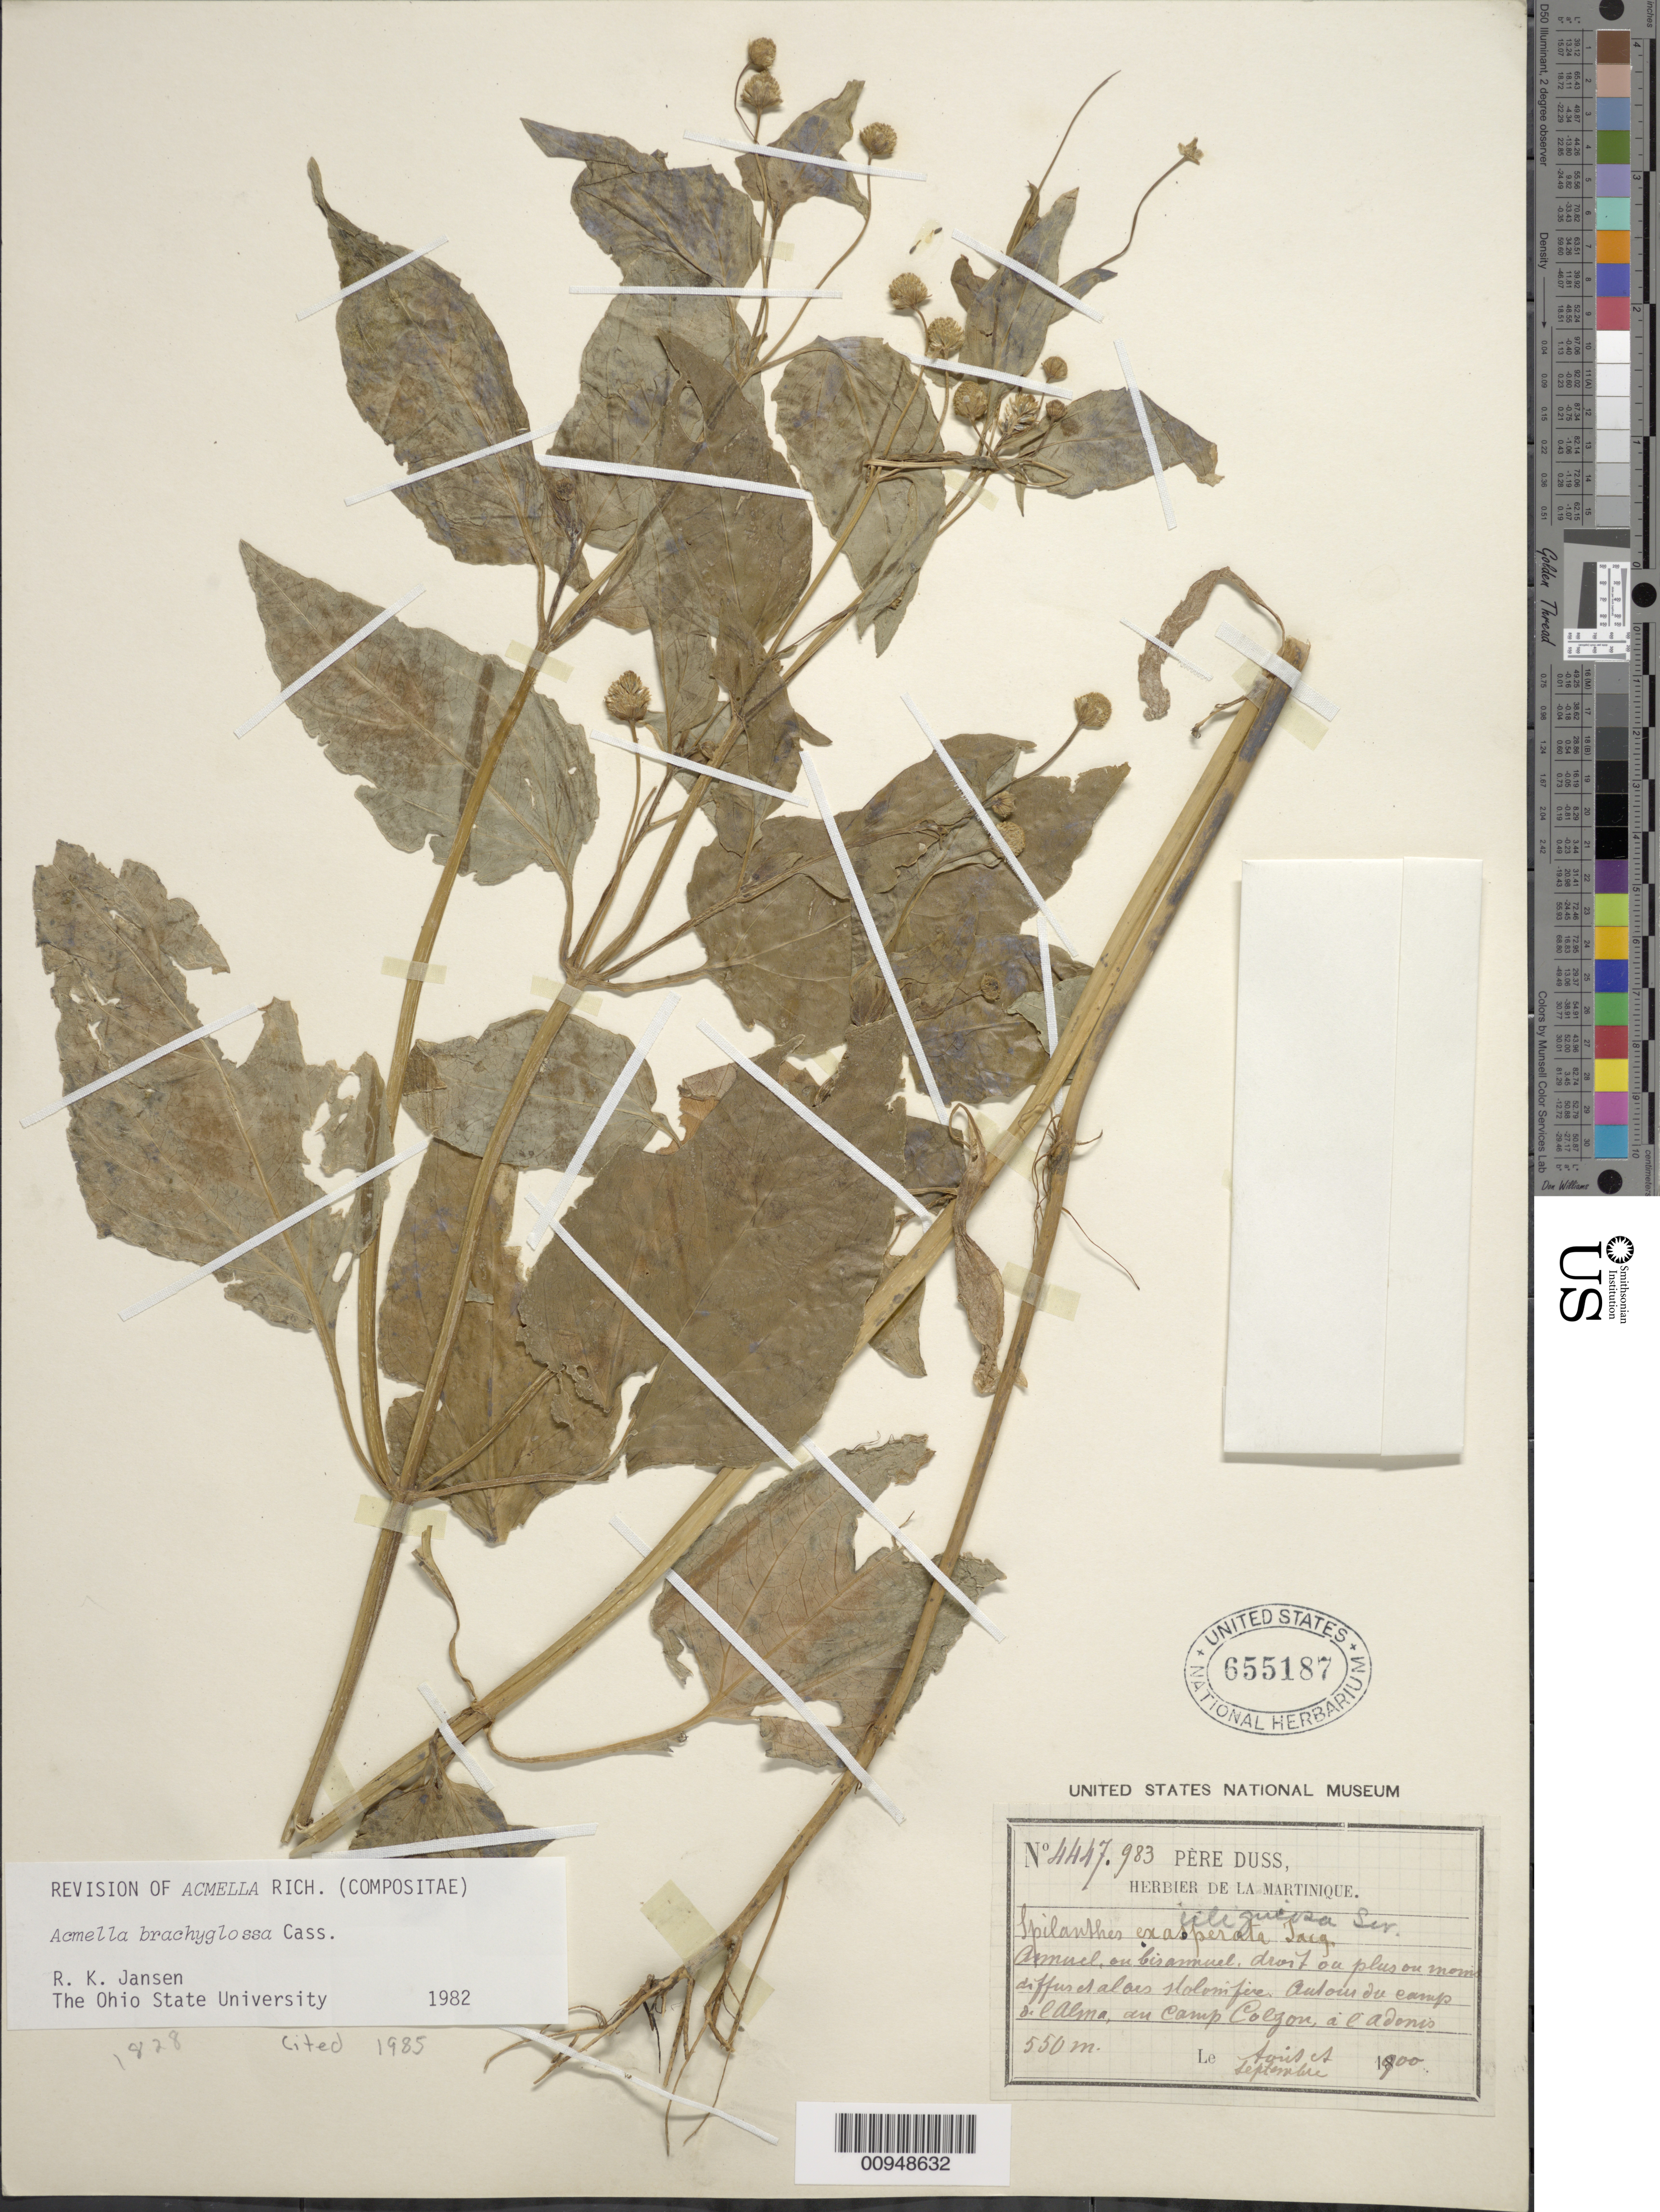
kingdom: Plantae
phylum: Tracheophyta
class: Magnoliopsida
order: Asterales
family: Asteraceae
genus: Acmella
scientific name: Acmella brachyglossa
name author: Cass.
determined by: Jansen, R. K.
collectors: Père Duss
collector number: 4447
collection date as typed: Apr 1900 and -- Sep 1900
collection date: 1900-04,1900-09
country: Martinique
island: Martinique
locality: "Du camp de l'Alma du Camp Colgon a l'adorns"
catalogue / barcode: US 655187